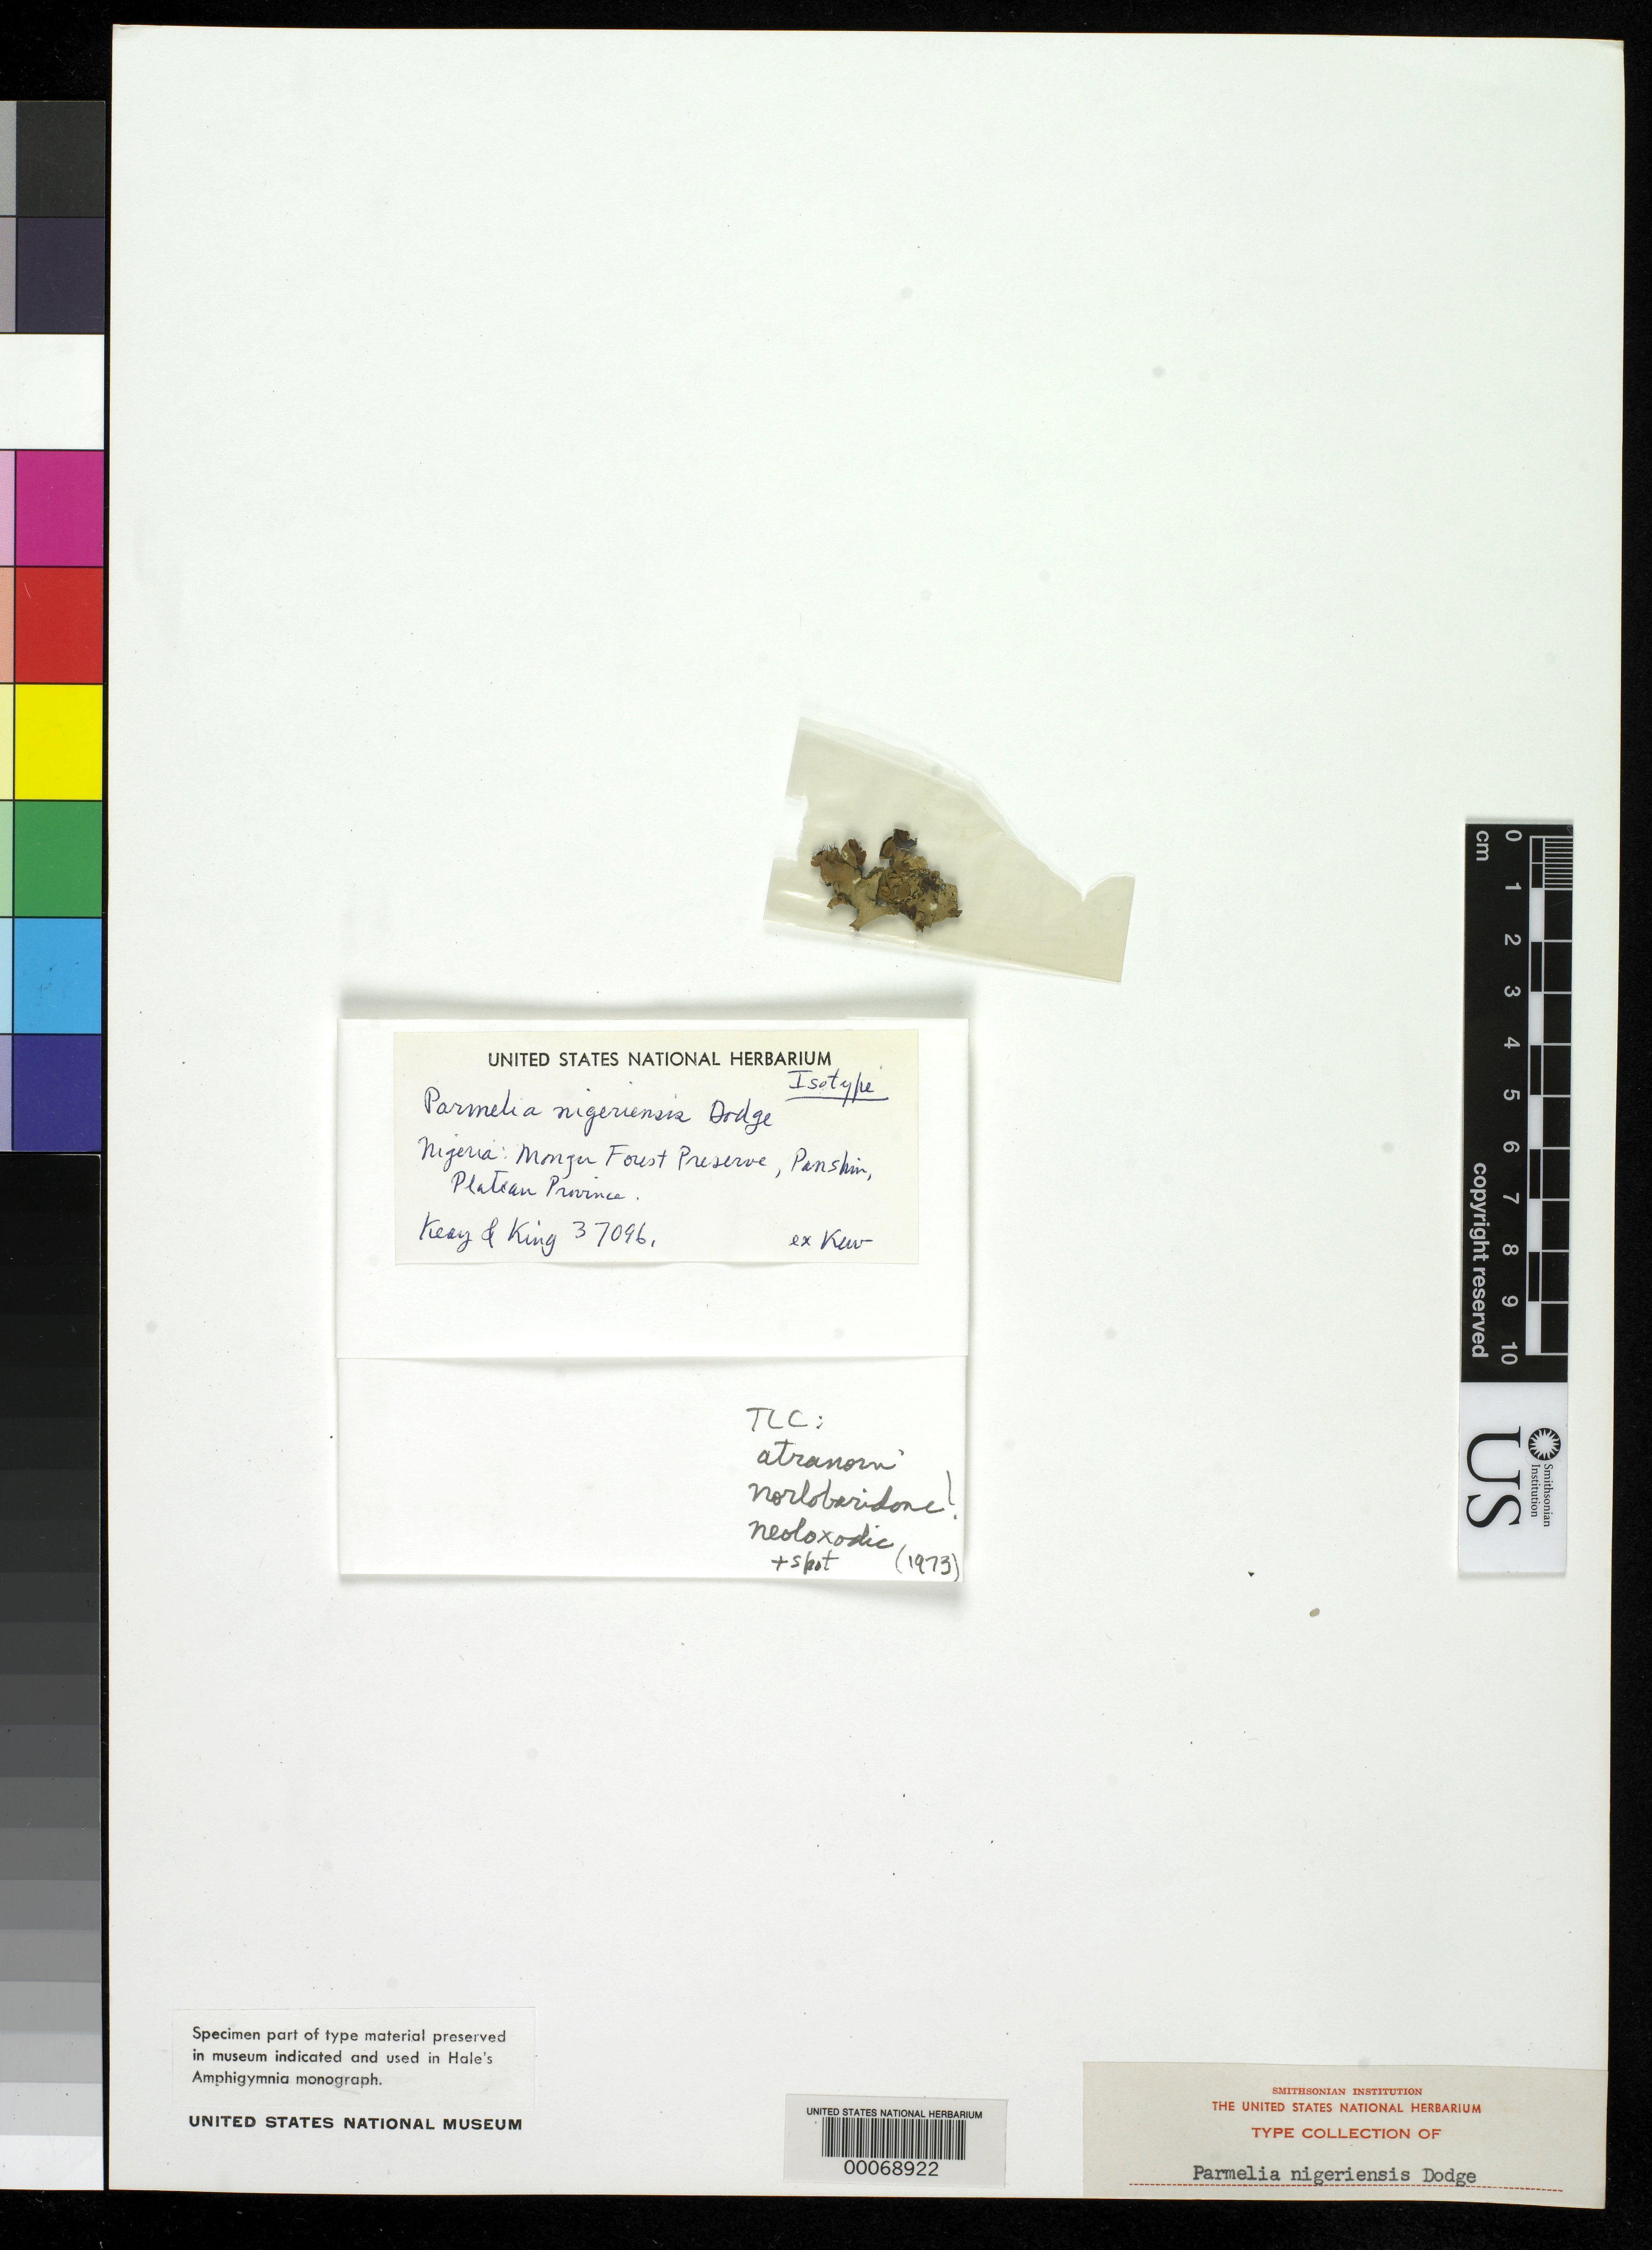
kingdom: Fungi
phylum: Ascomycota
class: Lecanoromycetes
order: Lecanorales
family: Parmeliaceae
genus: Parmelia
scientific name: Parmelia nigeriensis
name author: C.W. Dodge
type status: Isotype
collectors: R. W. Keay & R. M. King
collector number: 37096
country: Nigeria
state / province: Plateau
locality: Mongu Forest Reserve, Pankshin.